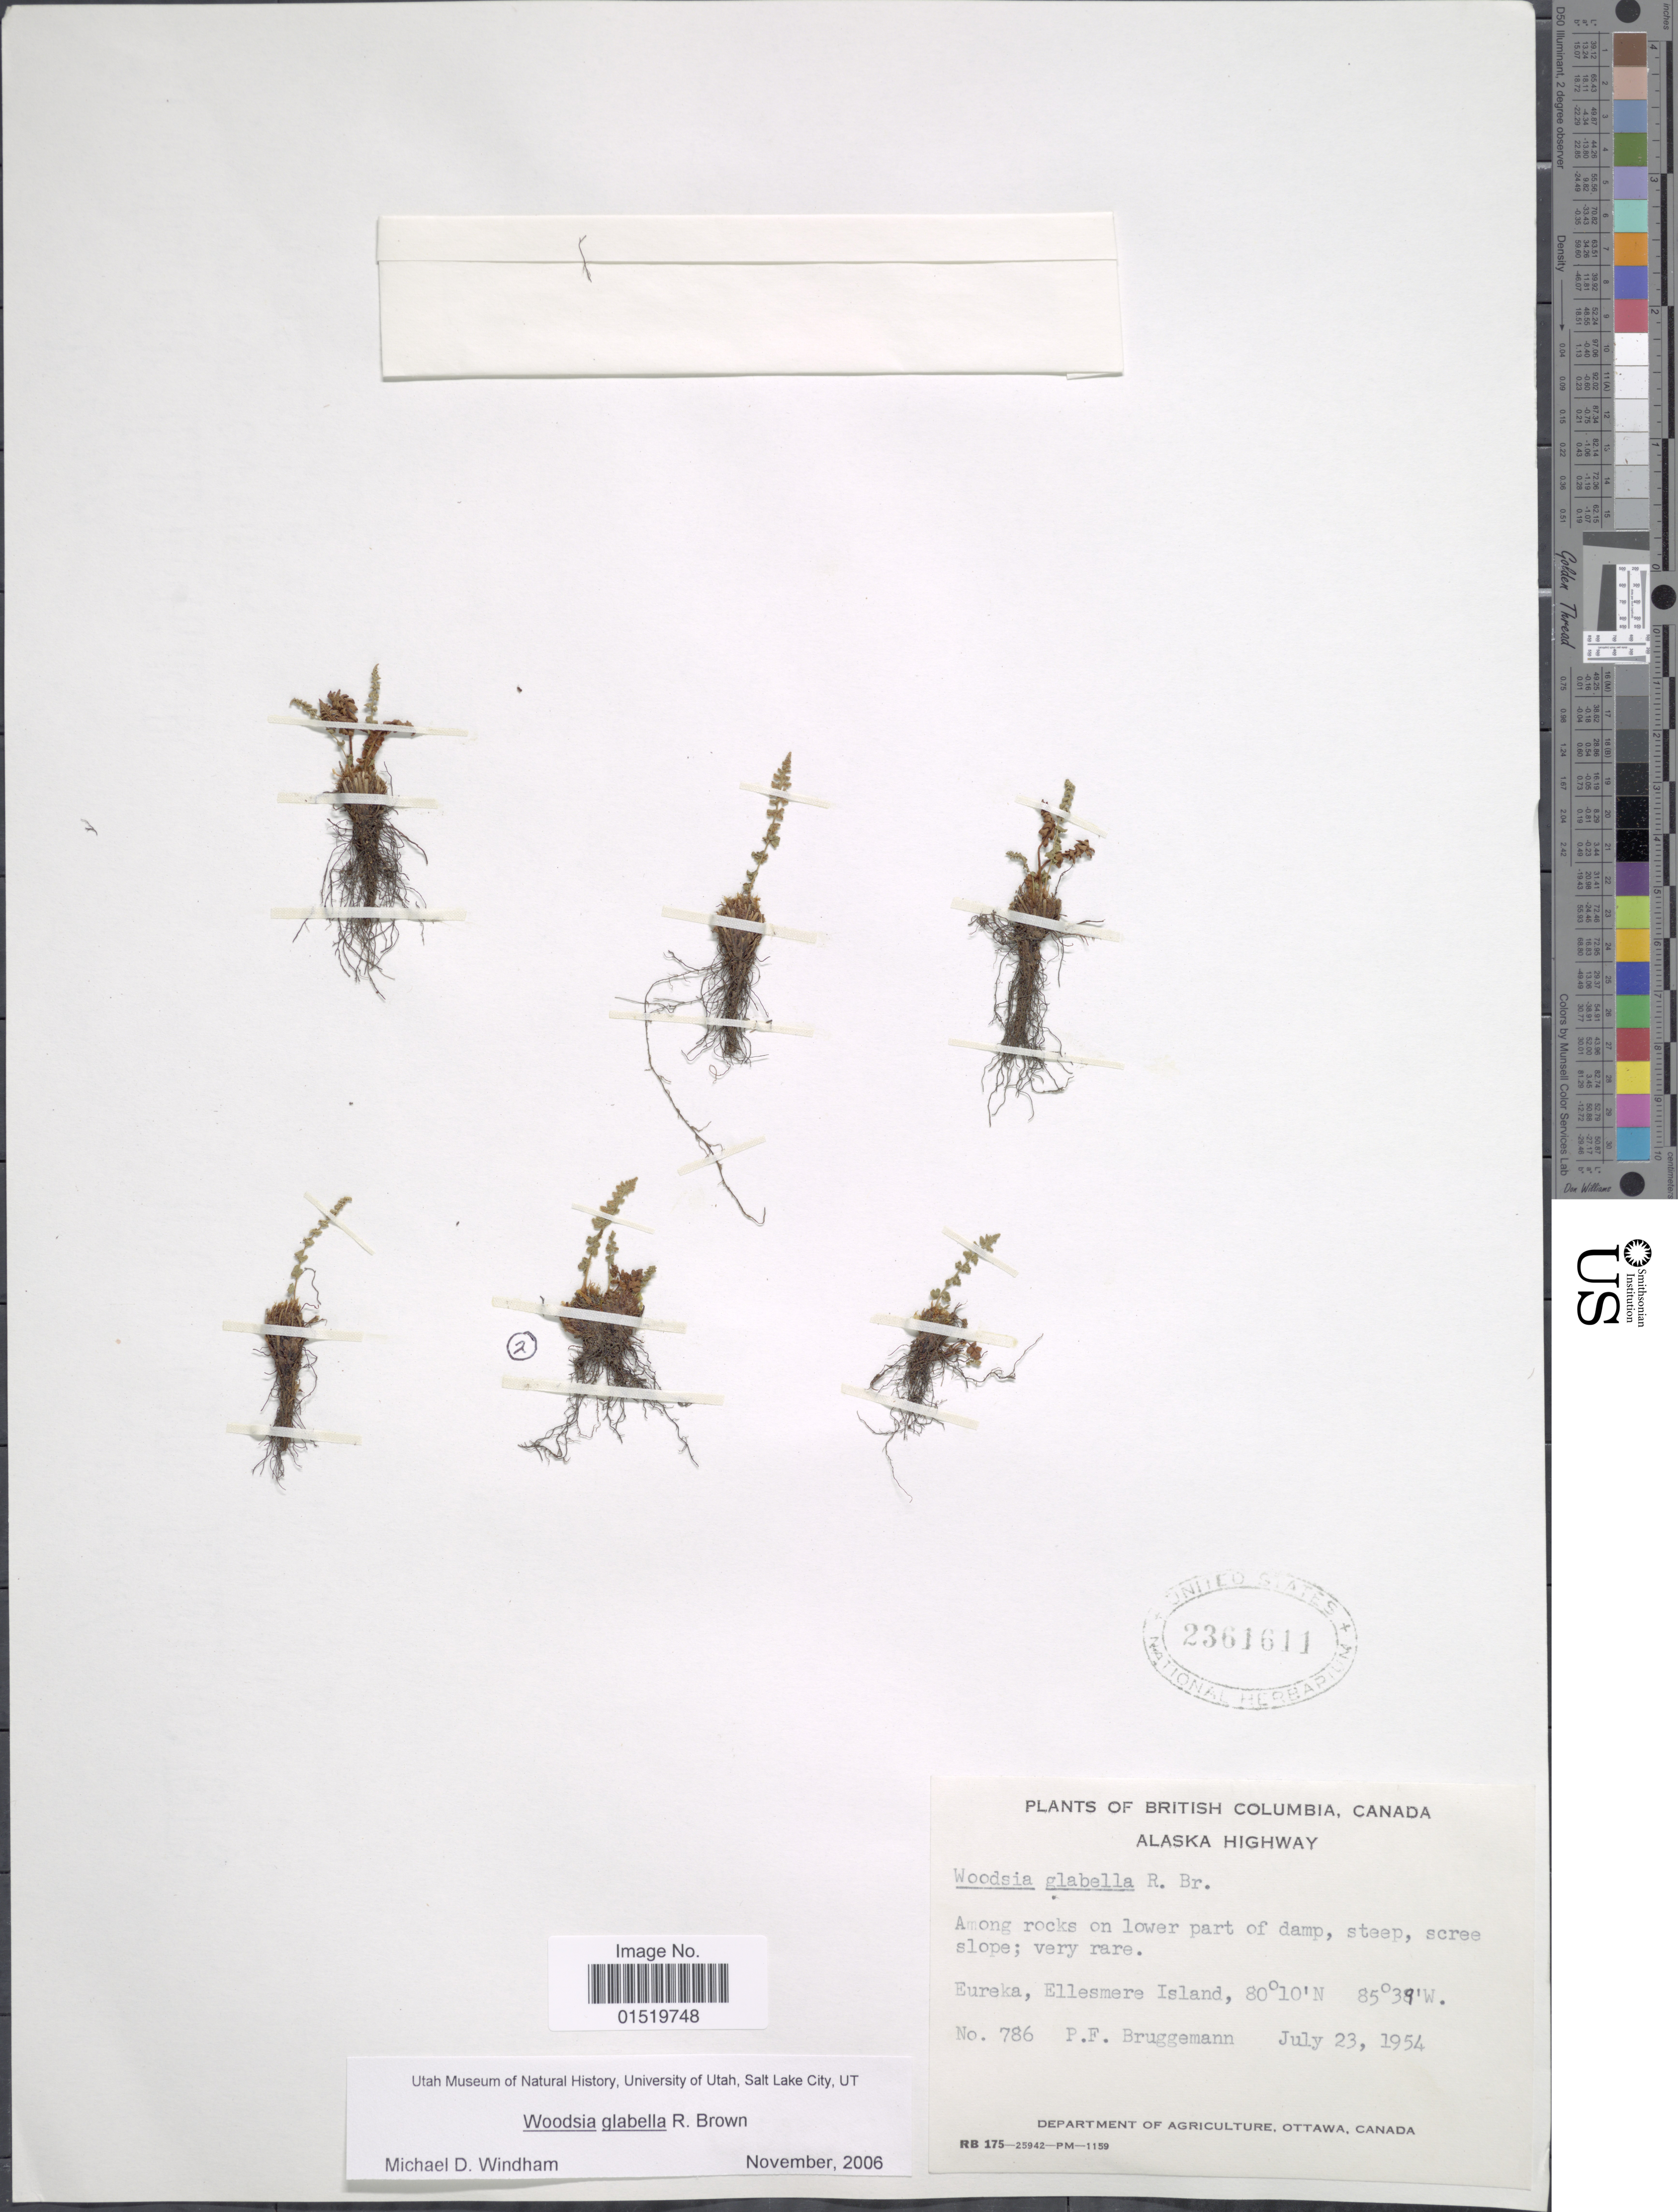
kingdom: Plantae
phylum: Tracheophyta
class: Polypodiopsida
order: Polypodiales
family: Woodsiaceae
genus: Woodsia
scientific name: Woodsia glabella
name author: R. Br.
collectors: P. Bruggemann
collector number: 786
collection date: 1954-07-23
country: Canada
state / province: British Columbia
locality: Alaska Highway, Eureka, Ellesmere Island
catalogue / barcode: US 2361611